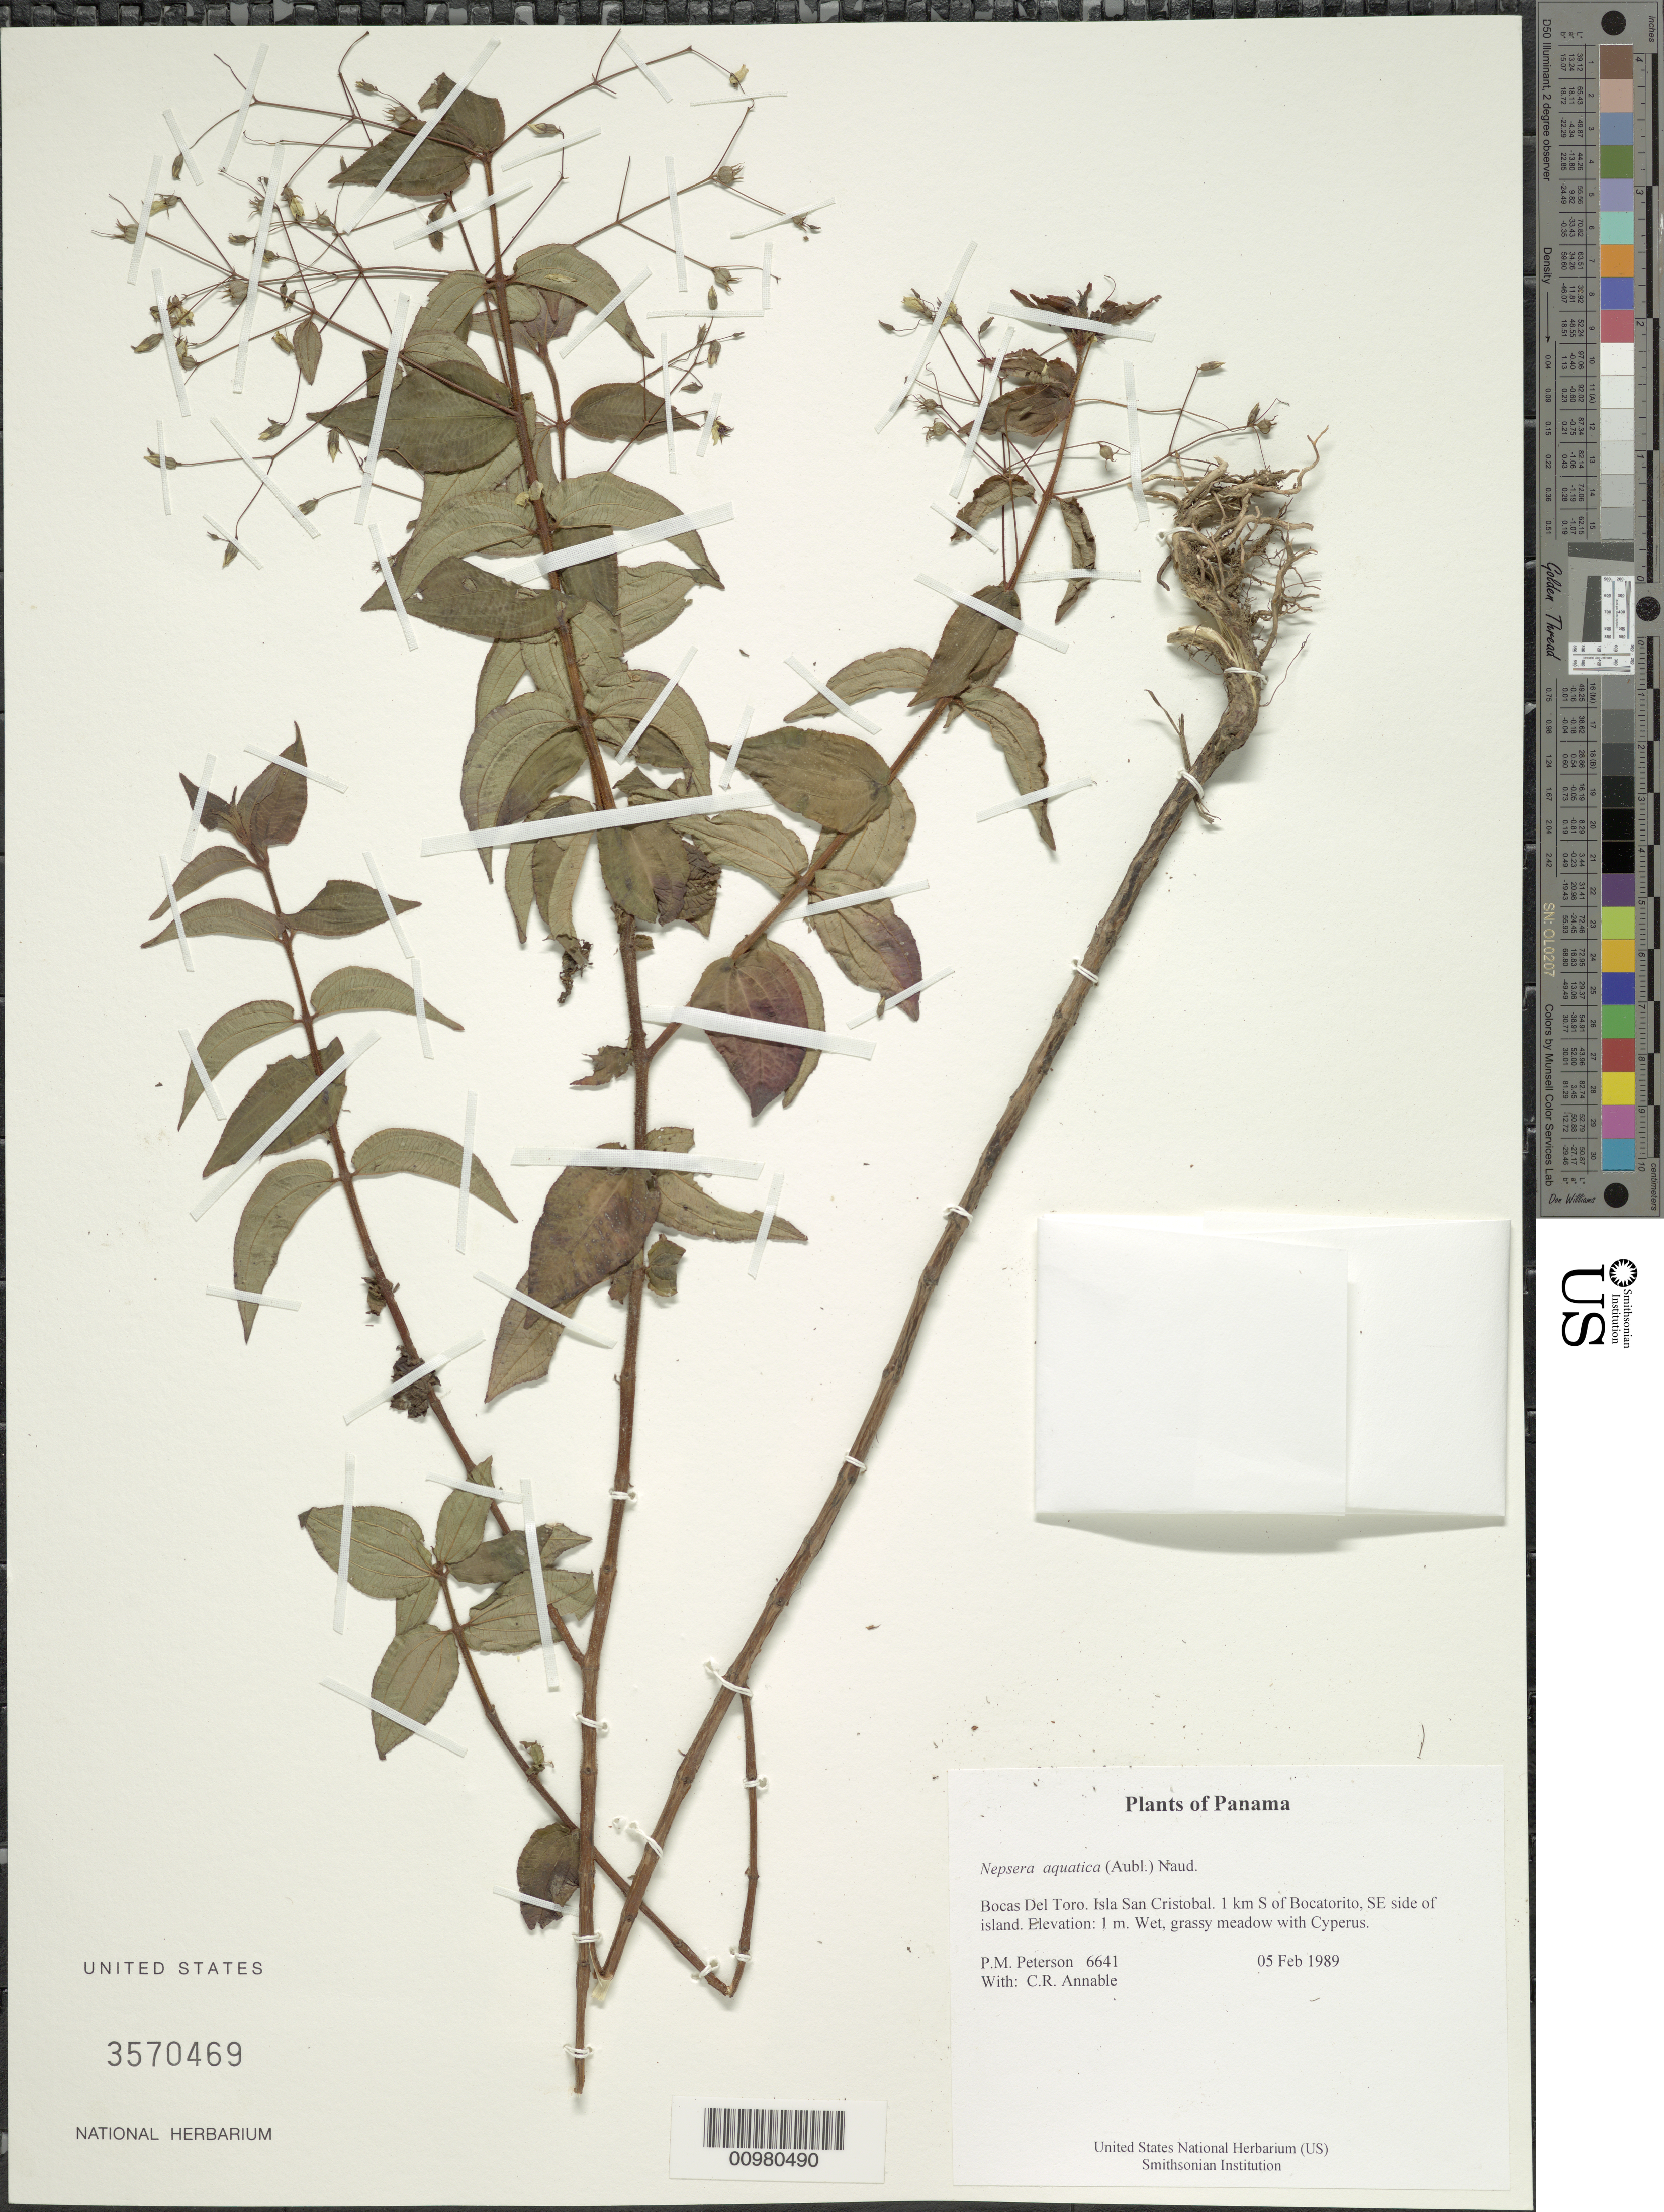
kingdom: Plantae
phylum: Tracheophyta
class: Magnoliopsida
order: Myrtales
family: Melastomataceae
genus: Nepsera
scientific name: Nepsera aquatica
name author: (Aubl.) Naudin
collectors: P. M. Peterson & C. R. Annable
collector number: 06641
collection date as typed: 05 Feb 1989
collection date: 1989-02-05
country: Panama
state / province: Bocas del Toro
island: San Cristobal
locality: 1 km S of Bocatorito, SE side of island.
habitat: Wet, grassy meadow with Cyperus.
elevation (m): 1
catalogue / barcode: US 3570469